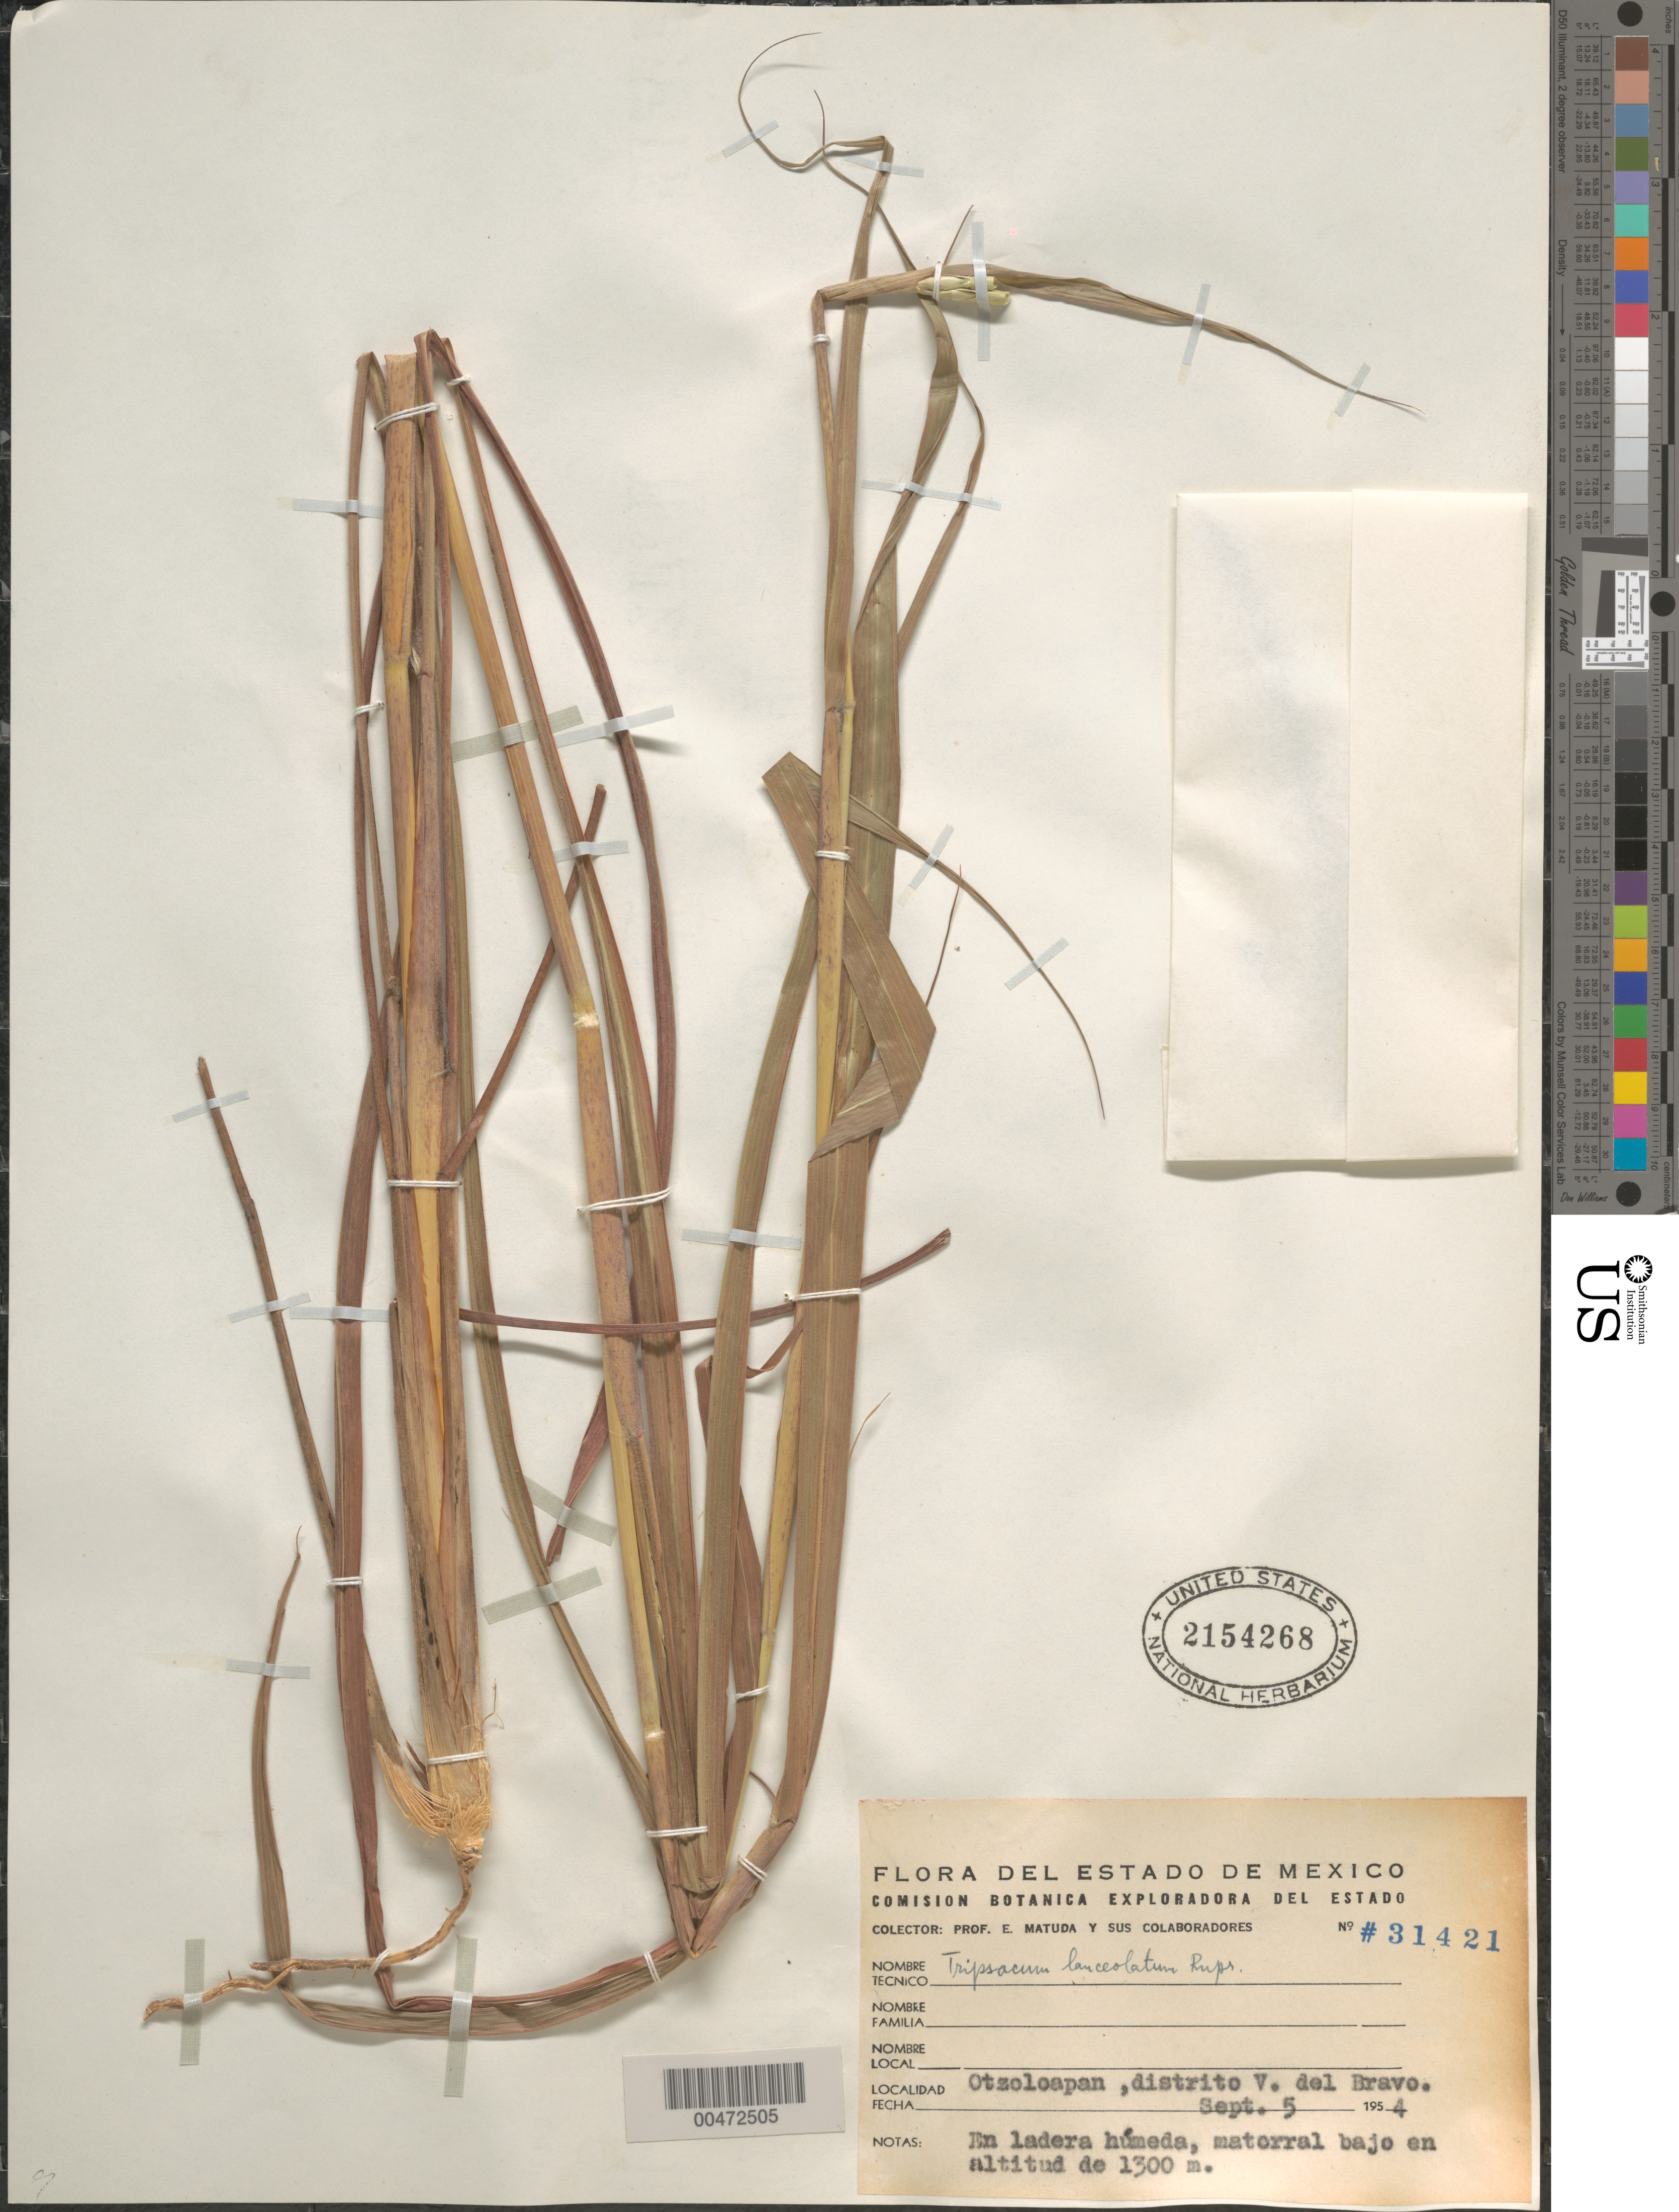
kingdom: Plantae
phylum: Tracheophyta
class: Liliopsida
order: Poales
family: Poaceae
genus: Tripsacum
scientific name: Tripsacum lanceolatum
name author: Rupr. ex E. Fourn.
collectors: E. Matuda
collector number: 31421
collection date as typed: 5 Sep 1954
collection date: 1954-09-05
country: Mexico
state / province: México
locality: Otzoloapan, V. del Bravo Dist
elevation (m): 1300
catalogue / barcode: US 2154268